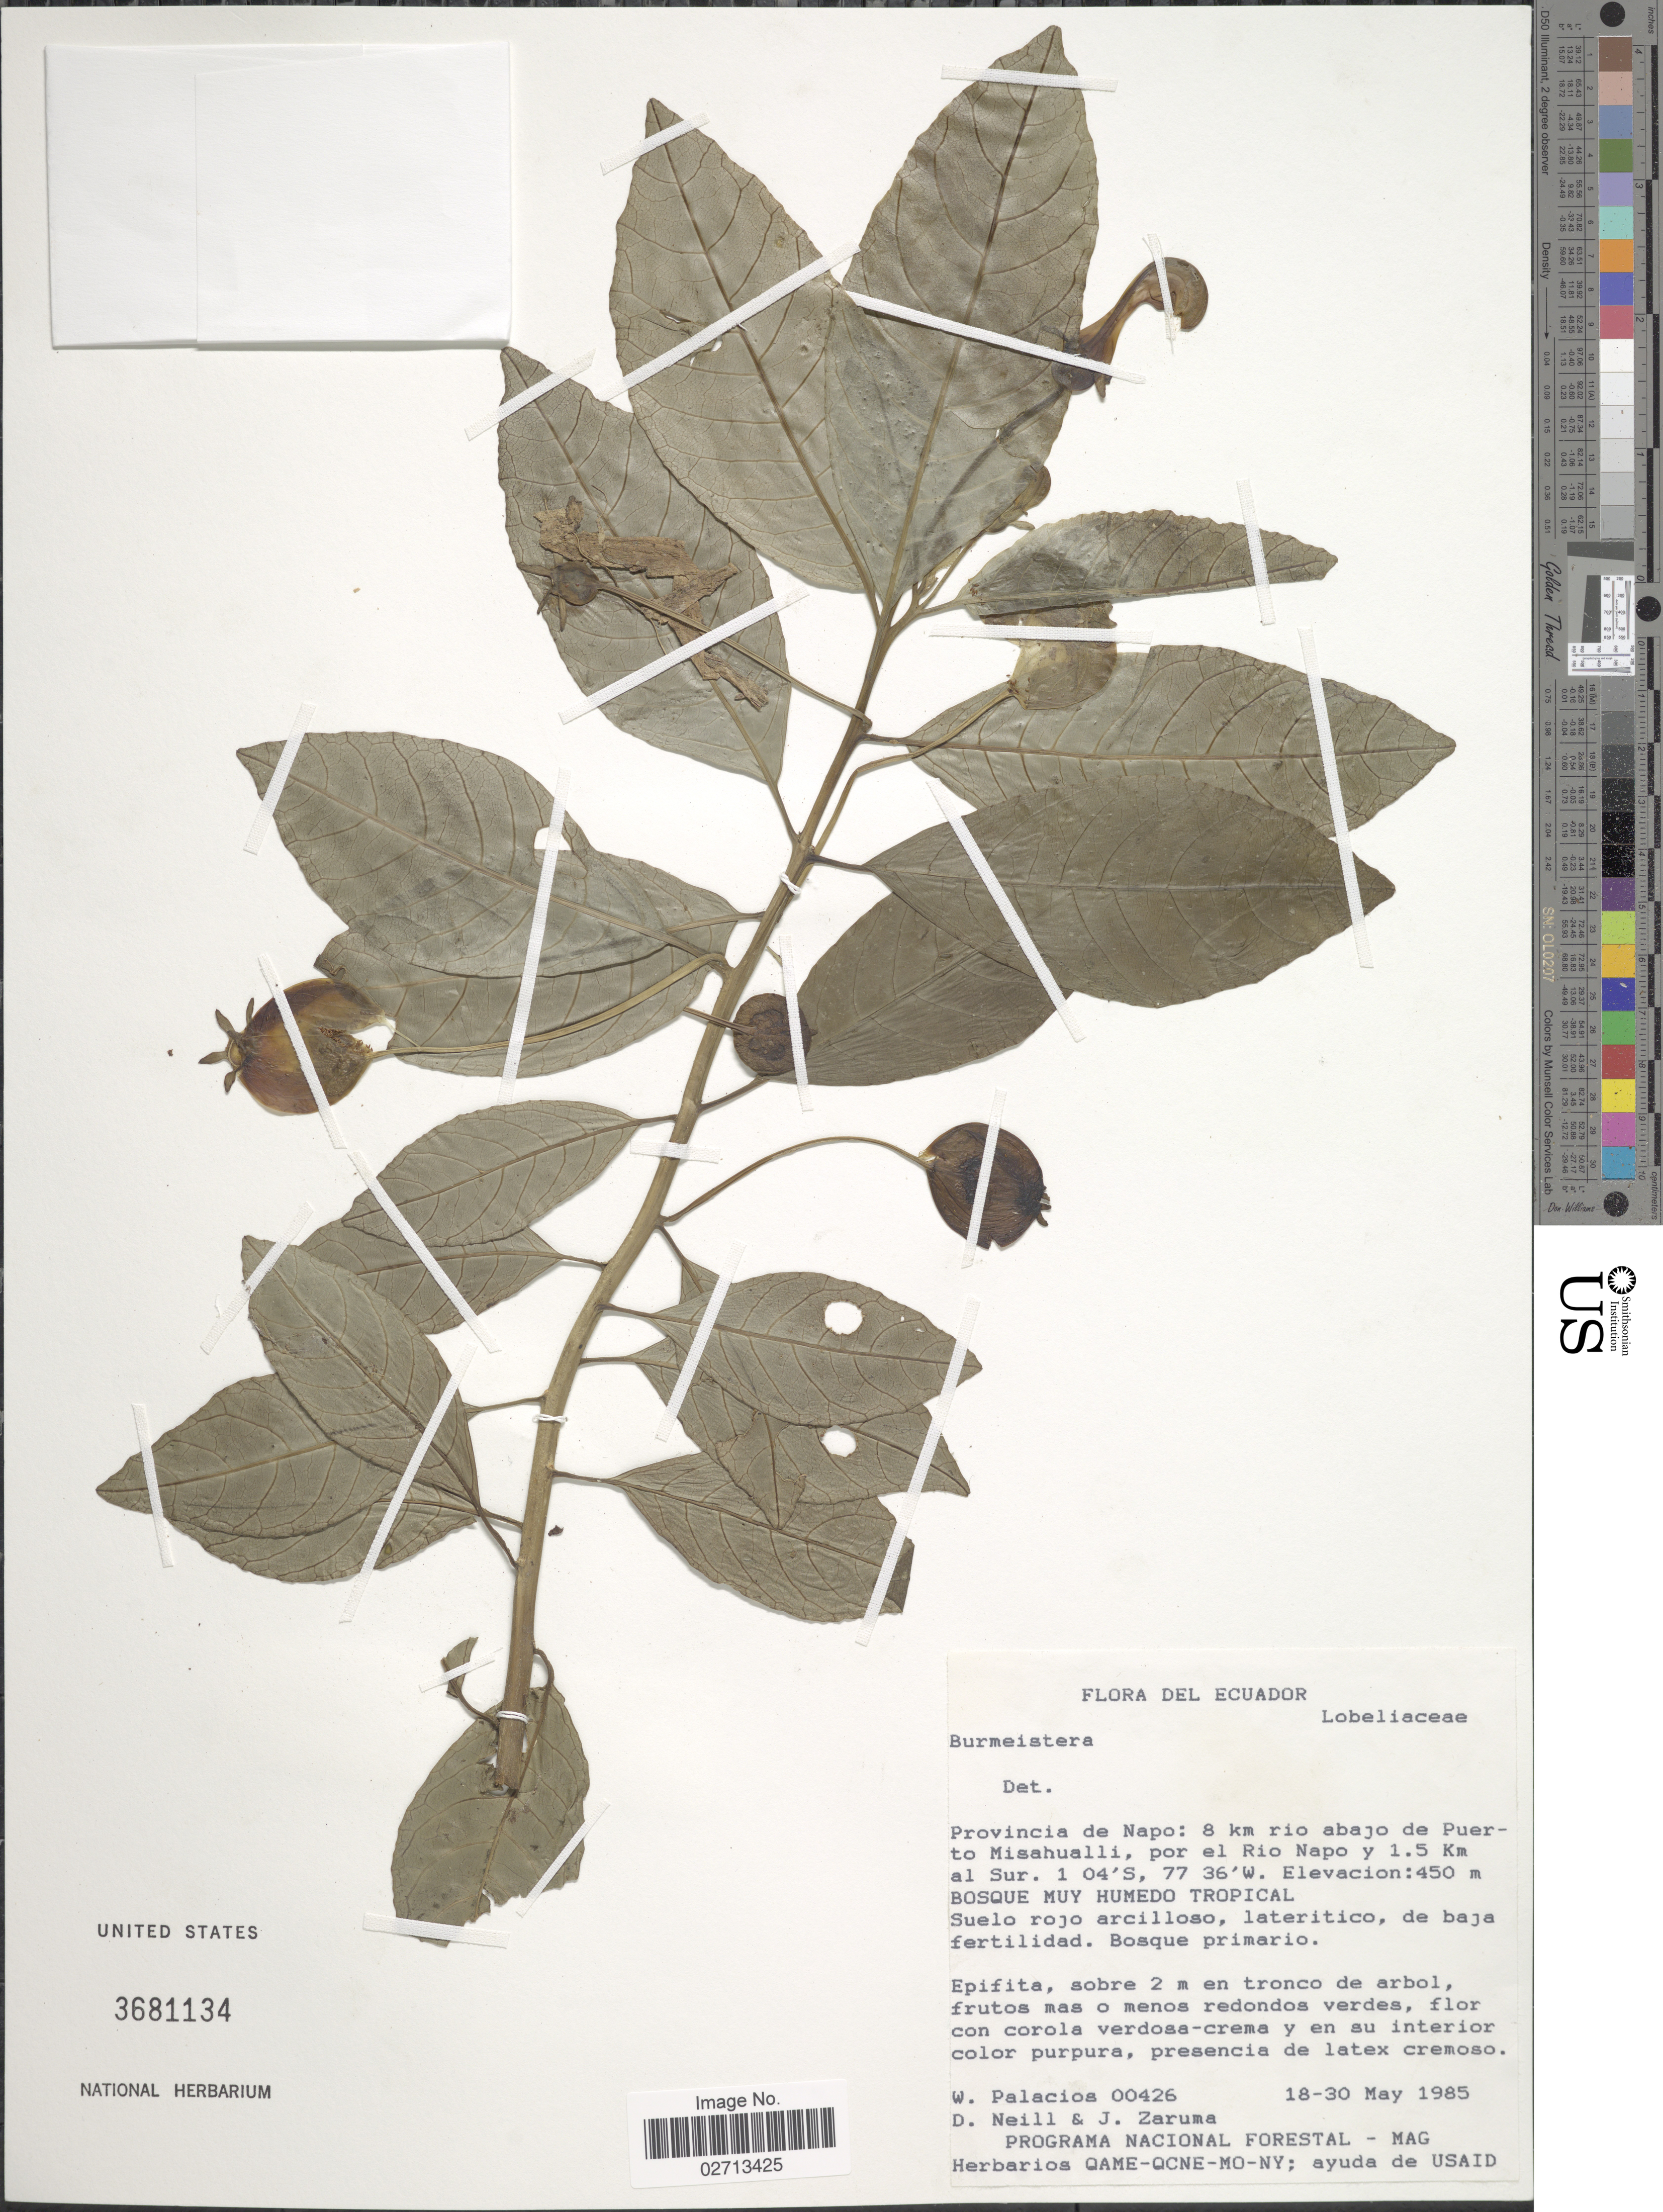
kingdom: Plantae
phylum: Tracheophyta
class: Magnoliopsida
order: Asterales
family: Campanulaceae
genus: Burmeistera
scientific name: Burmeistera sp.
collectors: W. Palacios, D. Neill & J. Zaruma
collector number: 00426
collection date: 1985-05-18/1985-05-30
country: Ecuador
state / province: Napo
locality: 8 km rio abajo de Puerto Misahalli, por el Rio Napo y 1.5 Km al Sur.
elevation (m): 450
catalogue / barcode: US 3681134